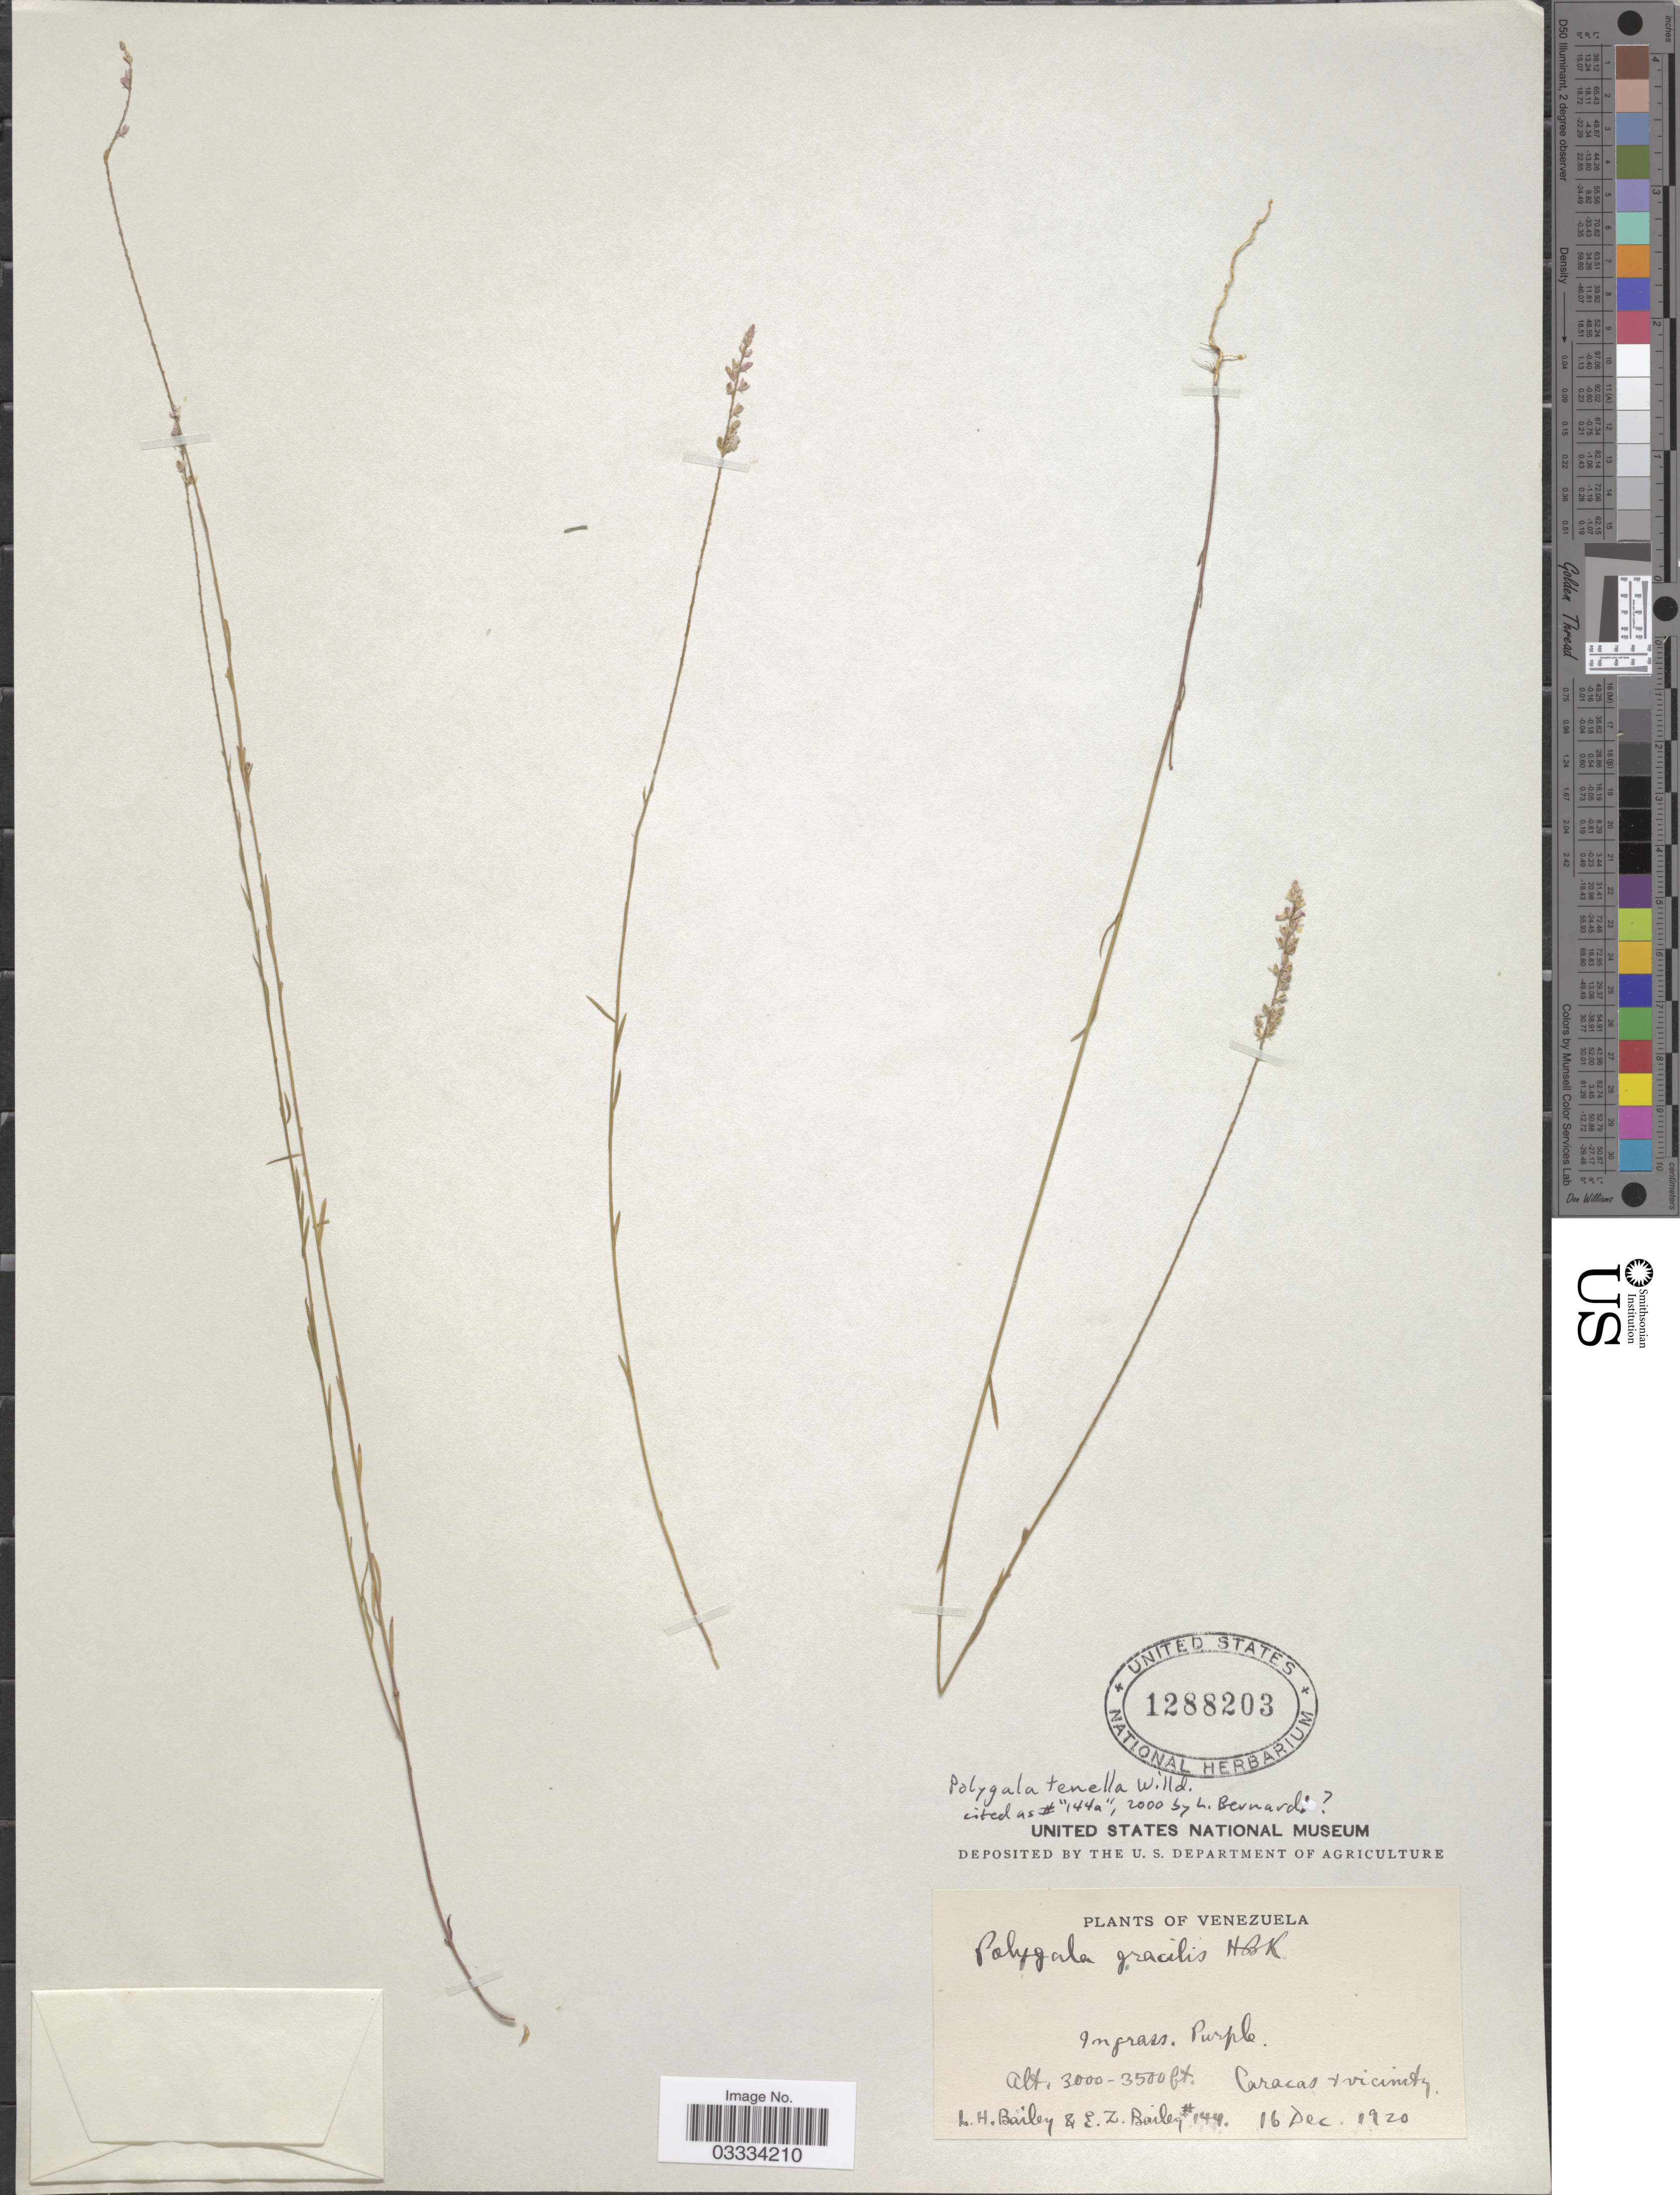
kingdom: Plantae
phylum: Tracheophyta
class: Magnoliopsida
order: Fabales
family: Polygalaceae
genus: Polygala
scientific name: Polygala tenella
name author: Willd.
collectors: L. H. Bailey & E. Z. Bailey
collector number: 144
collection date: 1920-12-16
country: Venezuela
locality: Caracas + vicinity.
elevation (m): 914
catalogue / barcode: US 1288203